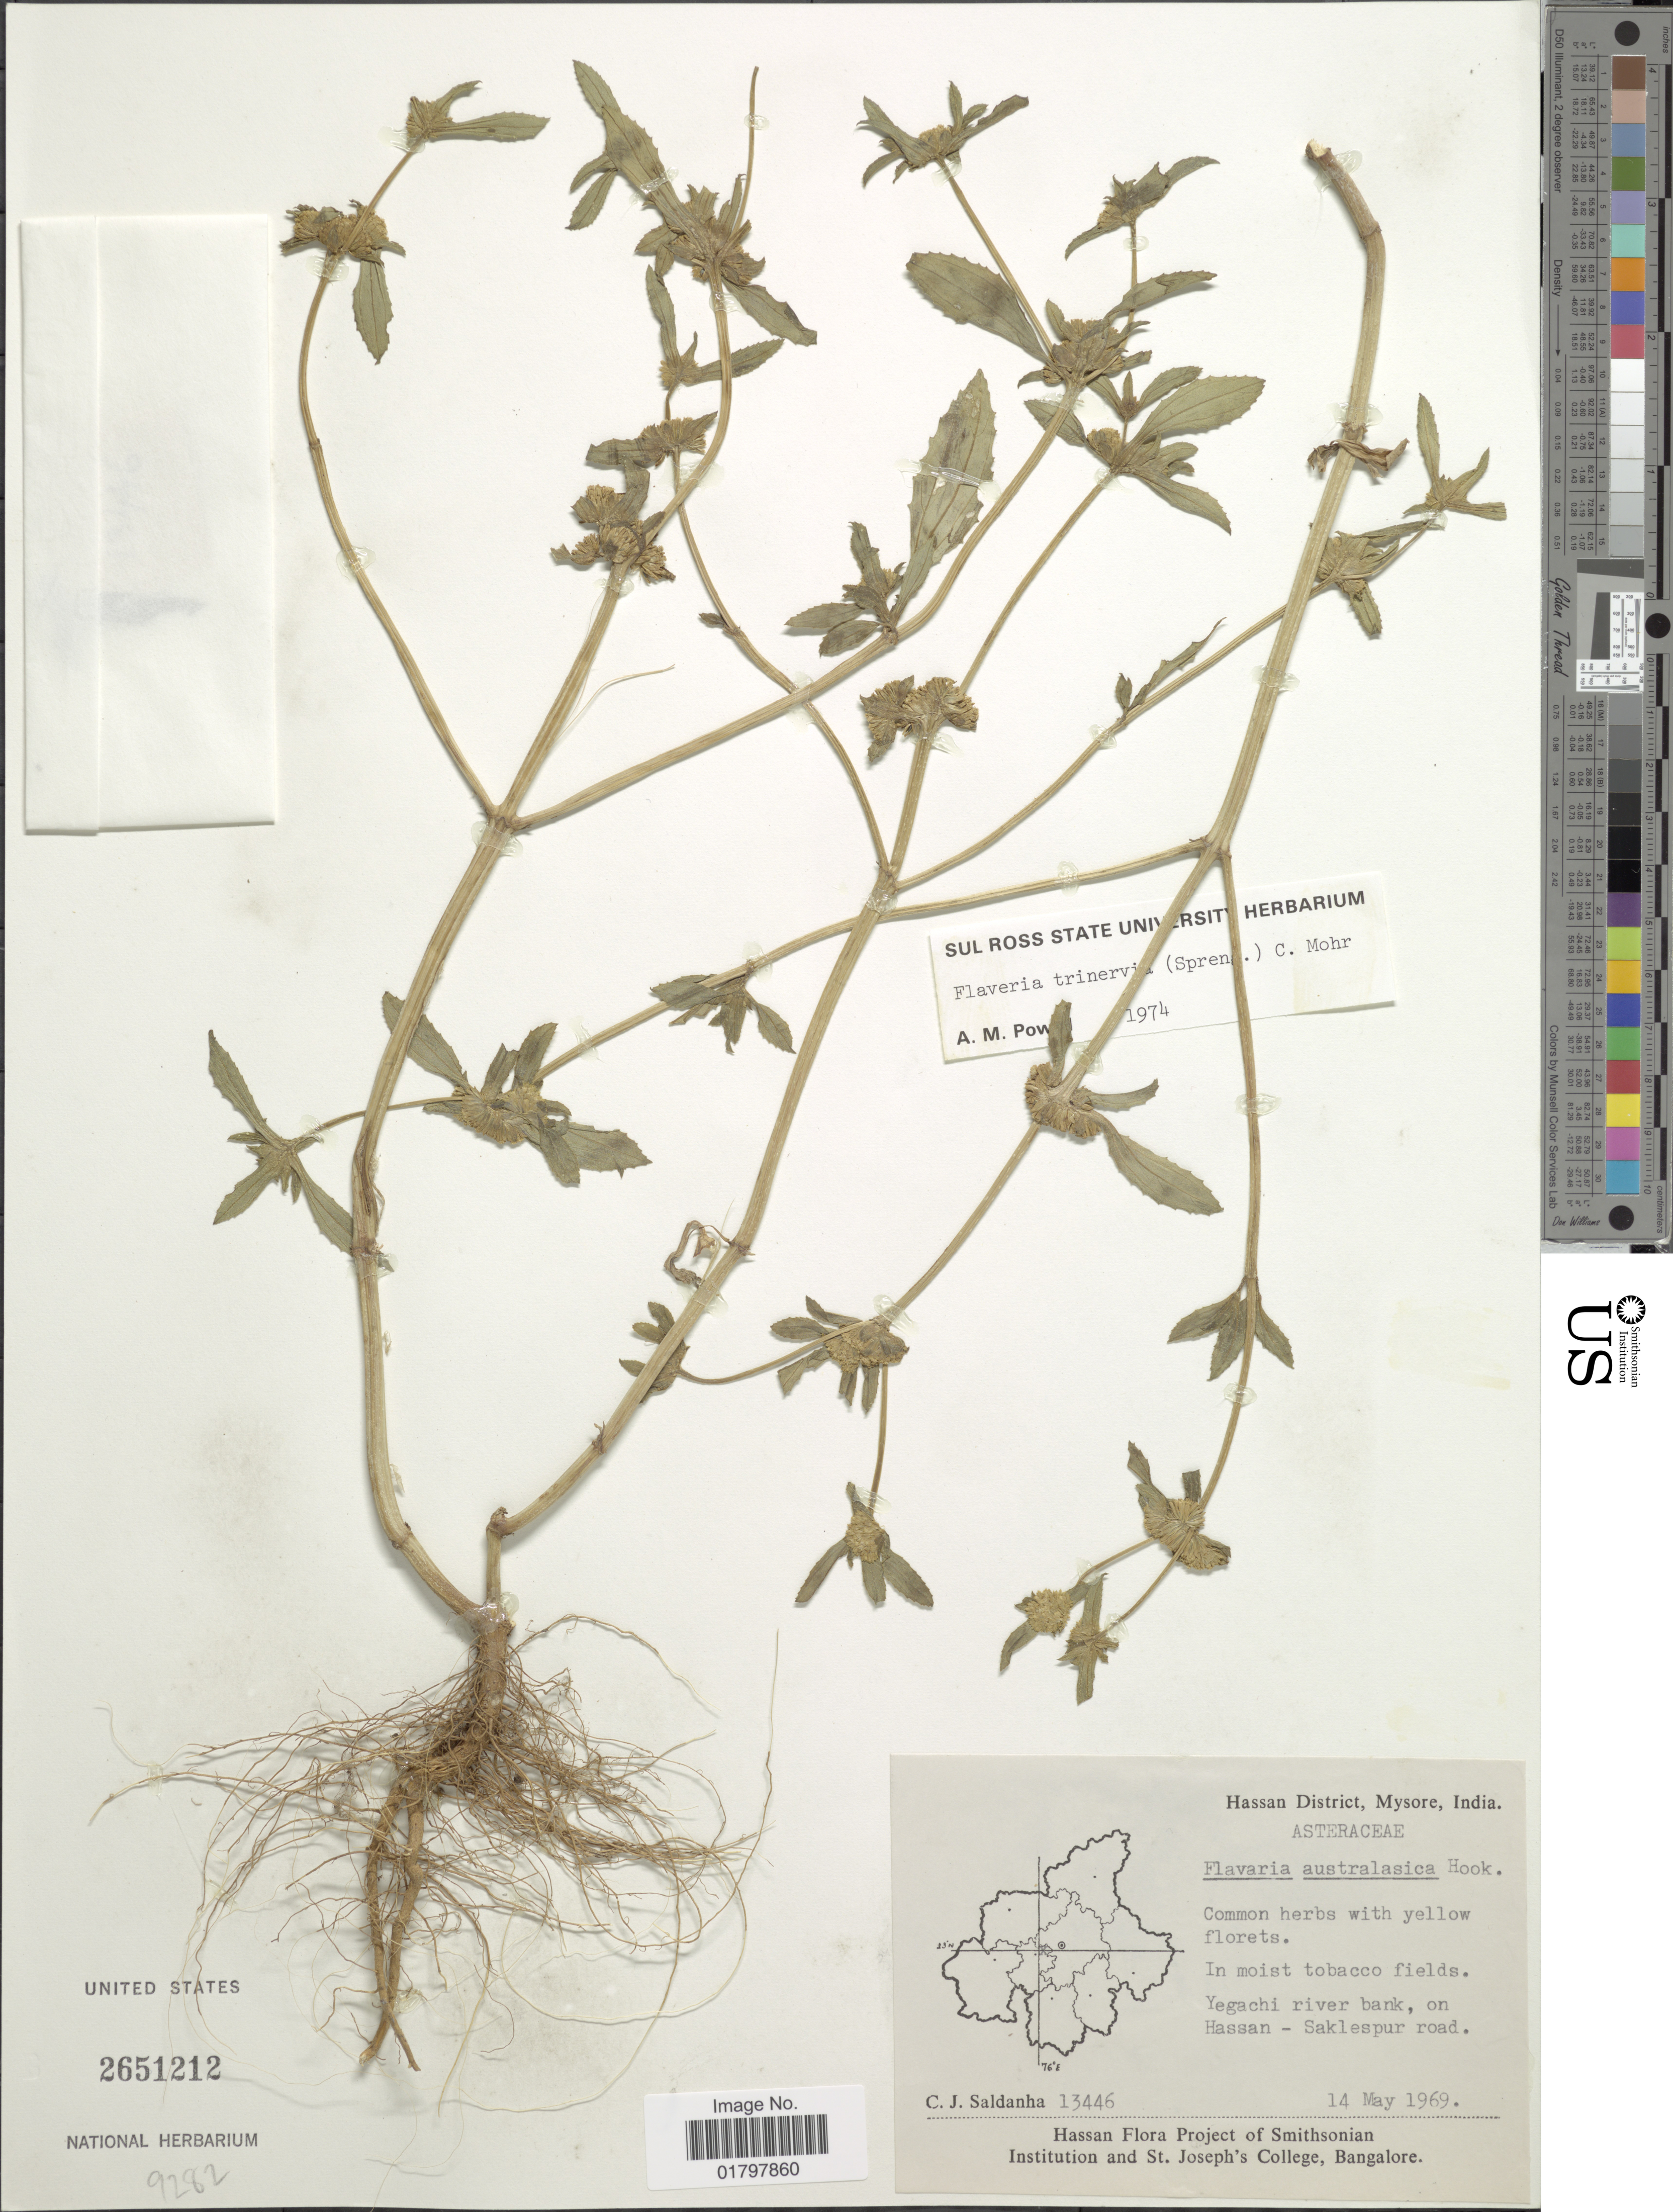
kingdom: Plantae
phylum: Tracheophyta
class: Magnoliopsida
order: Asterales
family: Asteraceae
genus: Flaveria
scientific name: Flaveria trinervia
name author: (Spreng.) C. Mohr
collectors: C. J. Saldanha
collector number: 13446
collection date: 1969-05-14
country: India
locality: Hassan District, Mysore, India. Yegachi river bank, on Hassan - Saklespur road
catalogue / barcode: US 2651212